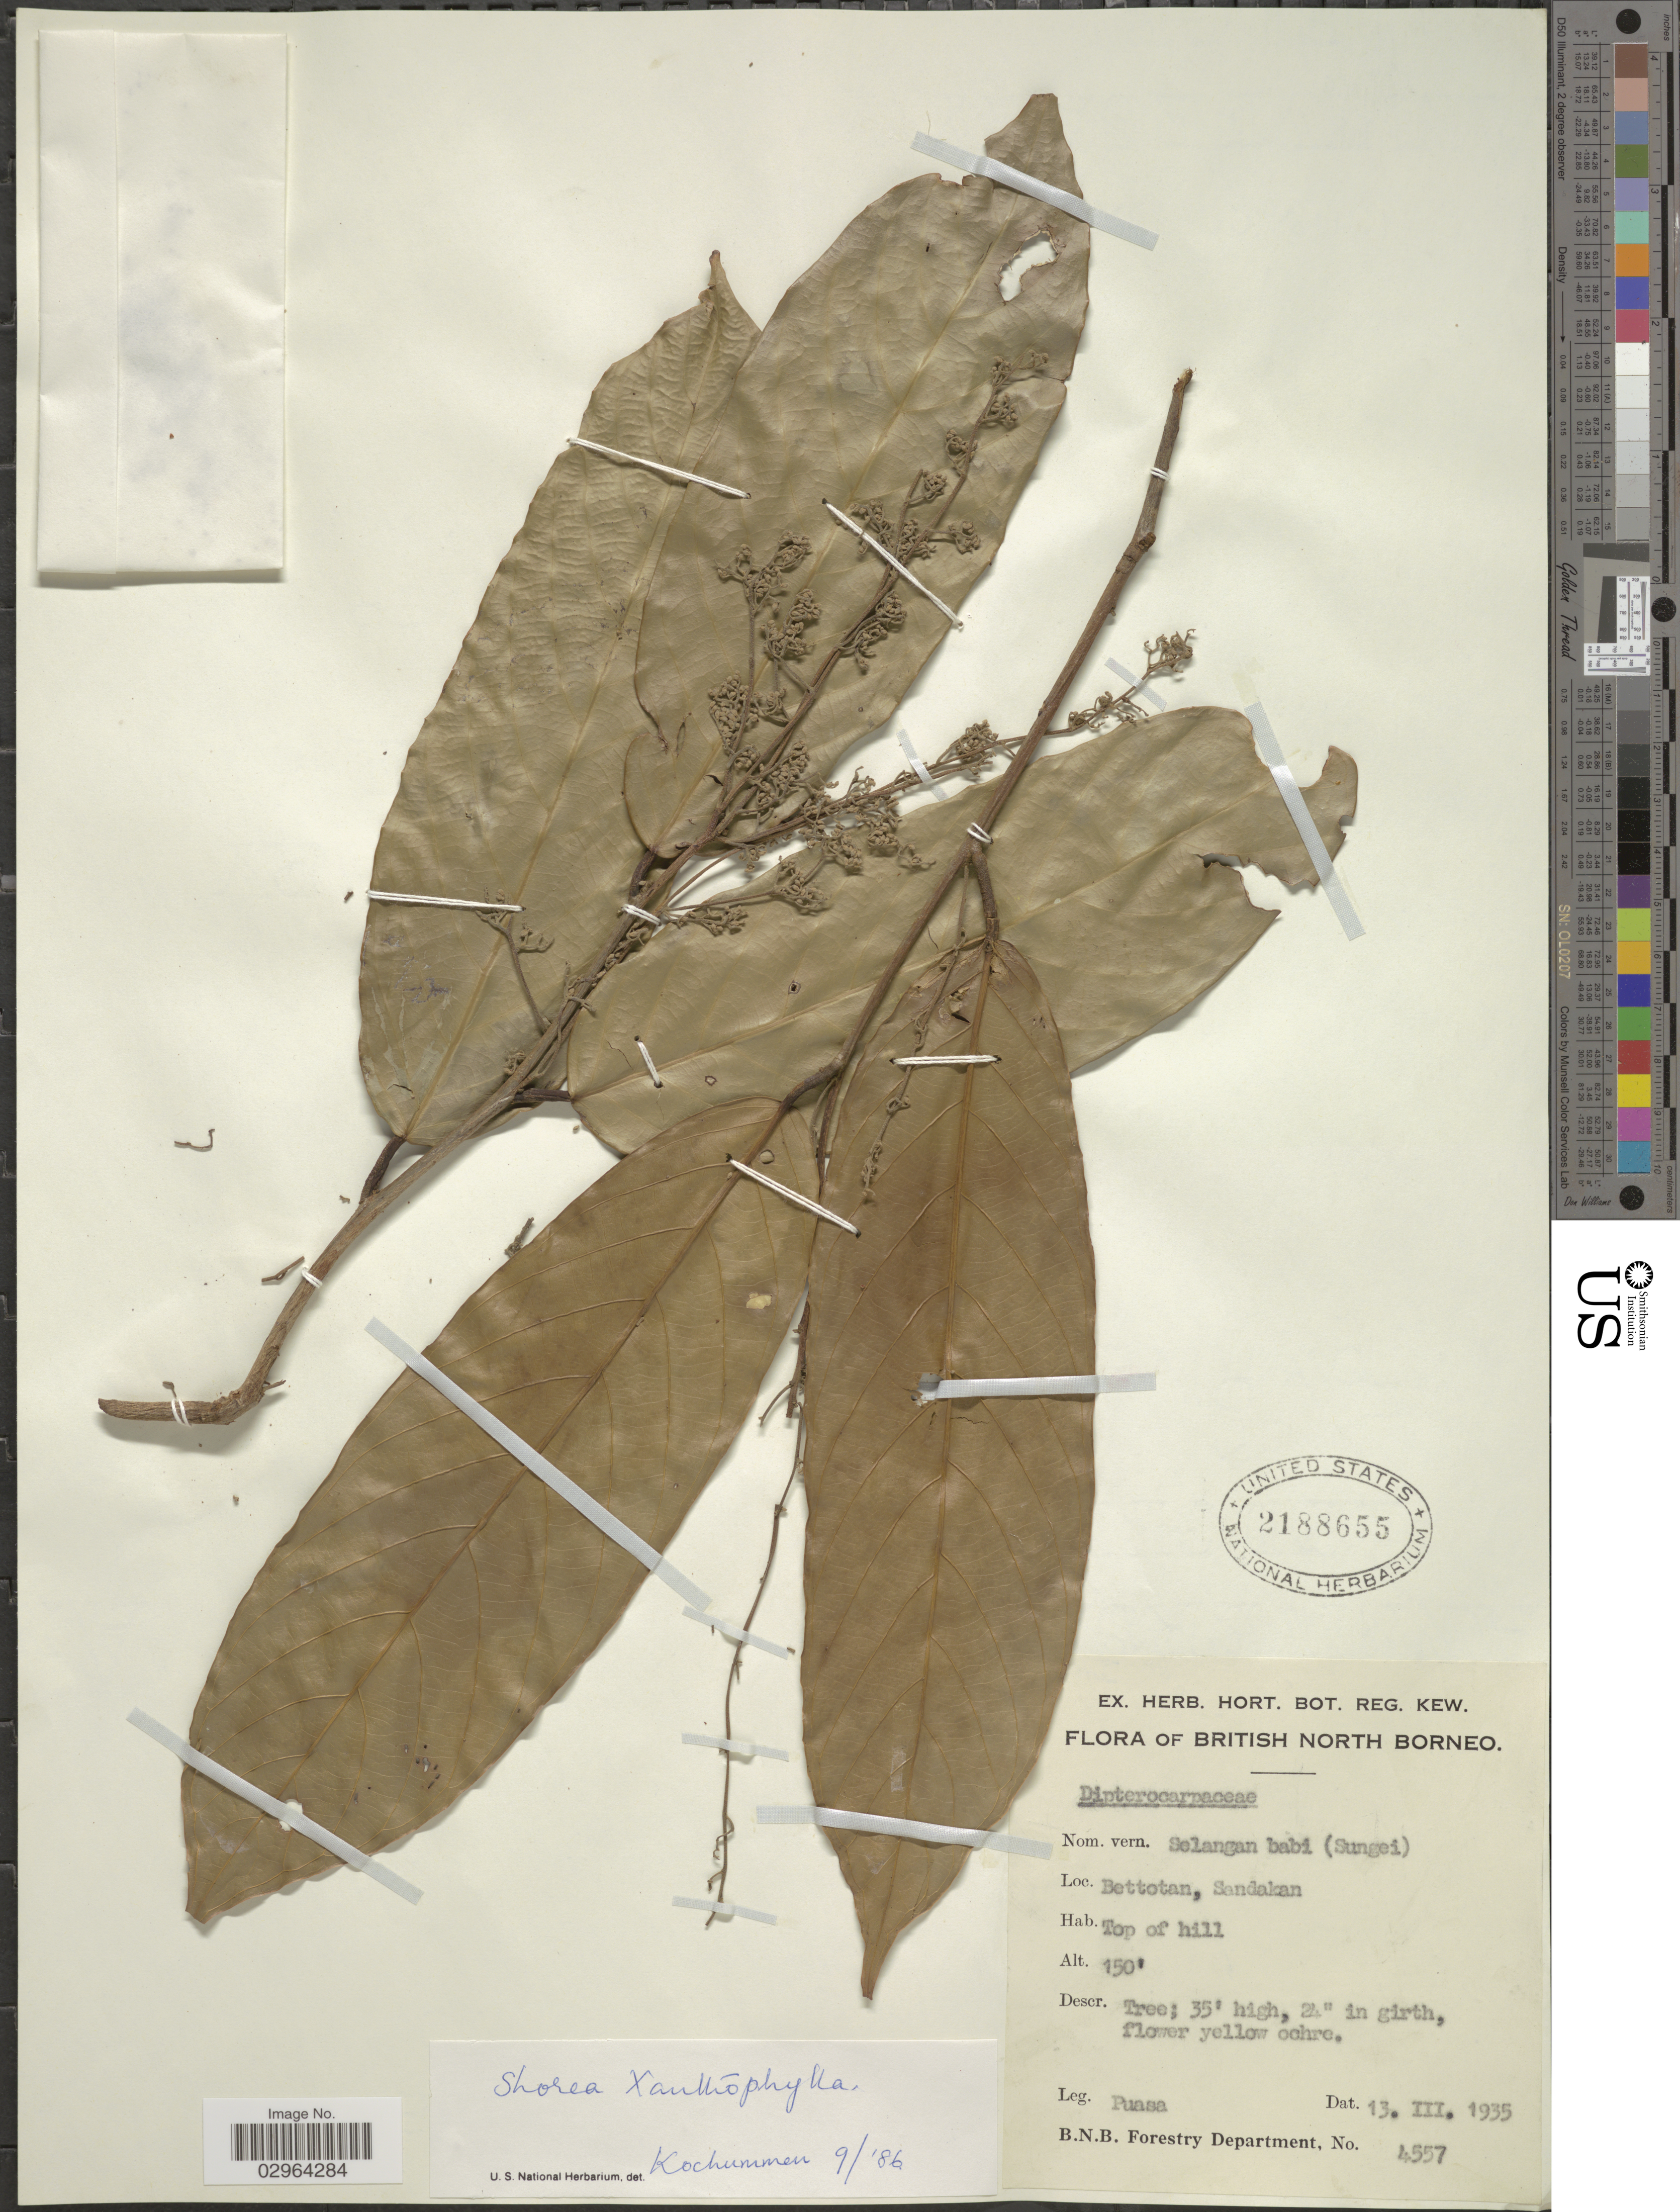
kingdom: Plantae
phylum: Tracheophyta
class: Magnoliopsida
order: Malvales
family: Dipterocarpaceae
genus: Shorea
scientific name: Shorea xanthophylla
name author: Symington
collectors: Puasa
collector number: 4557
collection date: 1935-03-13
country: Malaysia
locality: British North Borneo. Bettotan, Sandakan.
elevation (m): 46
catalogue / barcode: US 2188655